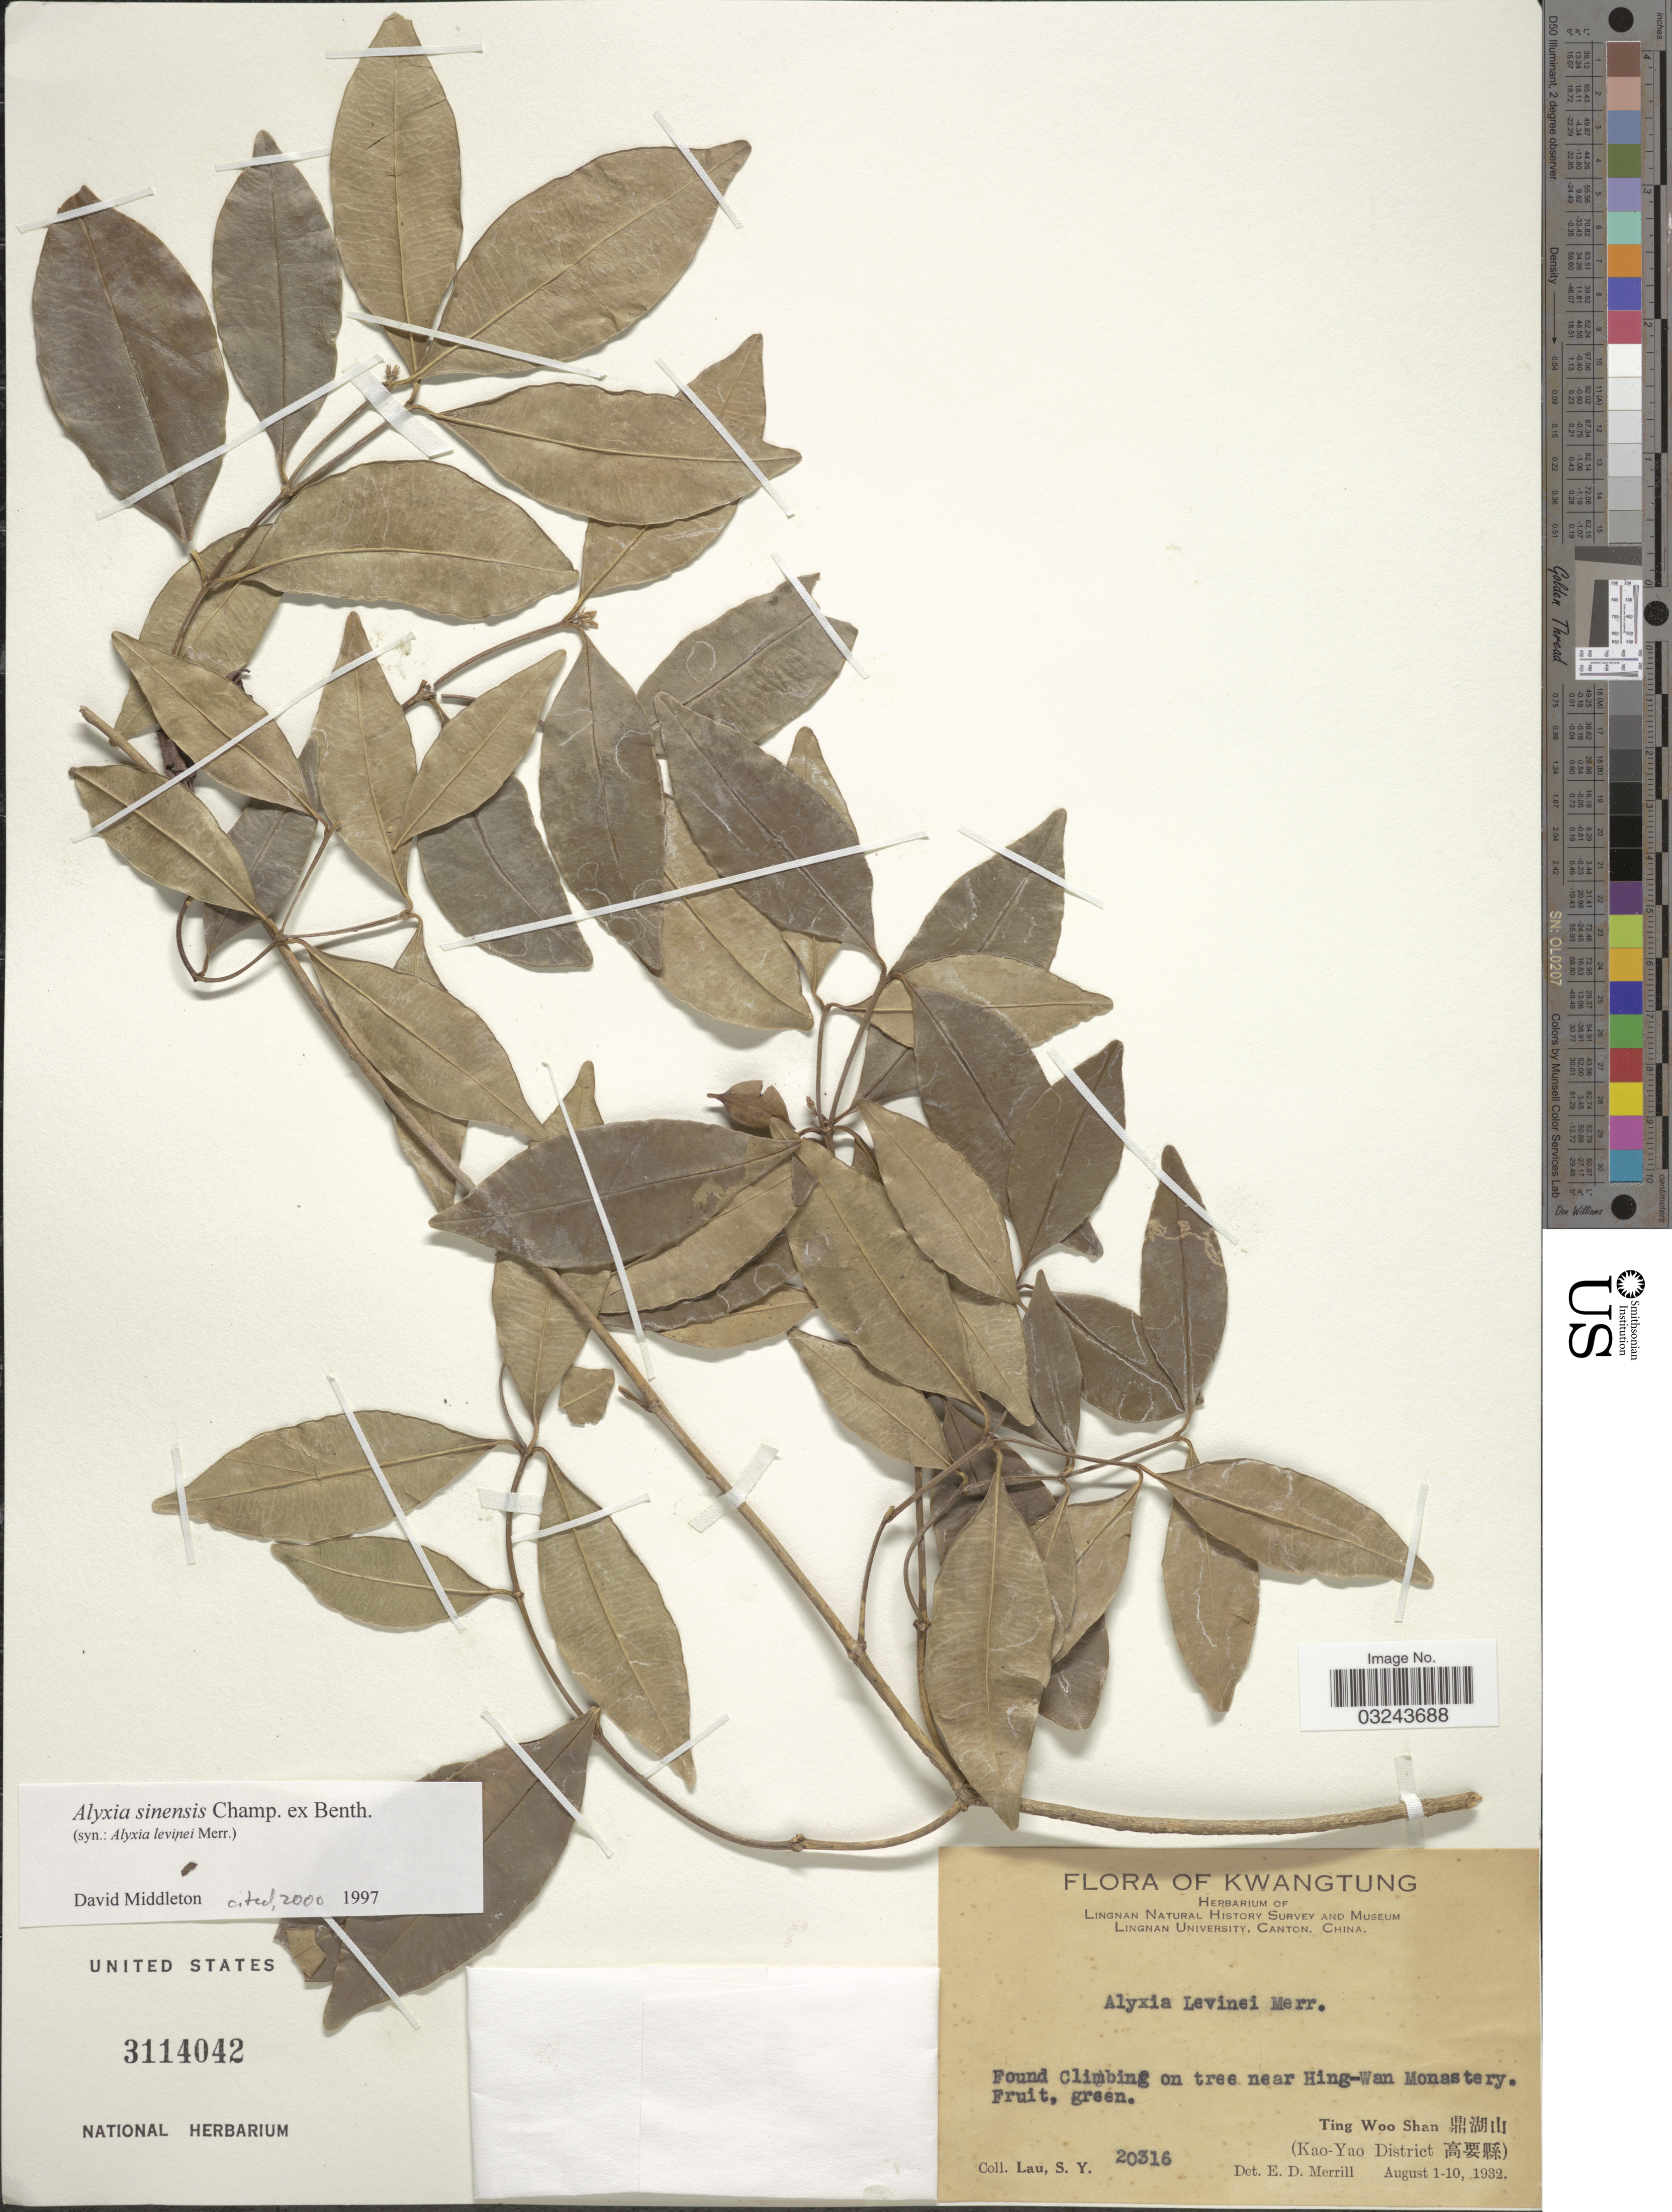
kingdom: Plantae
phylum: Tracheophyta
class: Magnoliopsida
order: Gentianales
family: Apocynaceae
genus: Alyxia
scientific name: Alyxia sinensis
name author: Champ. ex Benth.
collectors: S. Y. Lau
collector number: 20316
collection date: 1932-08-01/1932-08-10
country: China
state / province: Guangdong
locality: Kwangtung. Ting Woo Shan X, (Kao-Yao District X). Near Hing-Wan Monastery.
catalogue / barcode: US 3114042